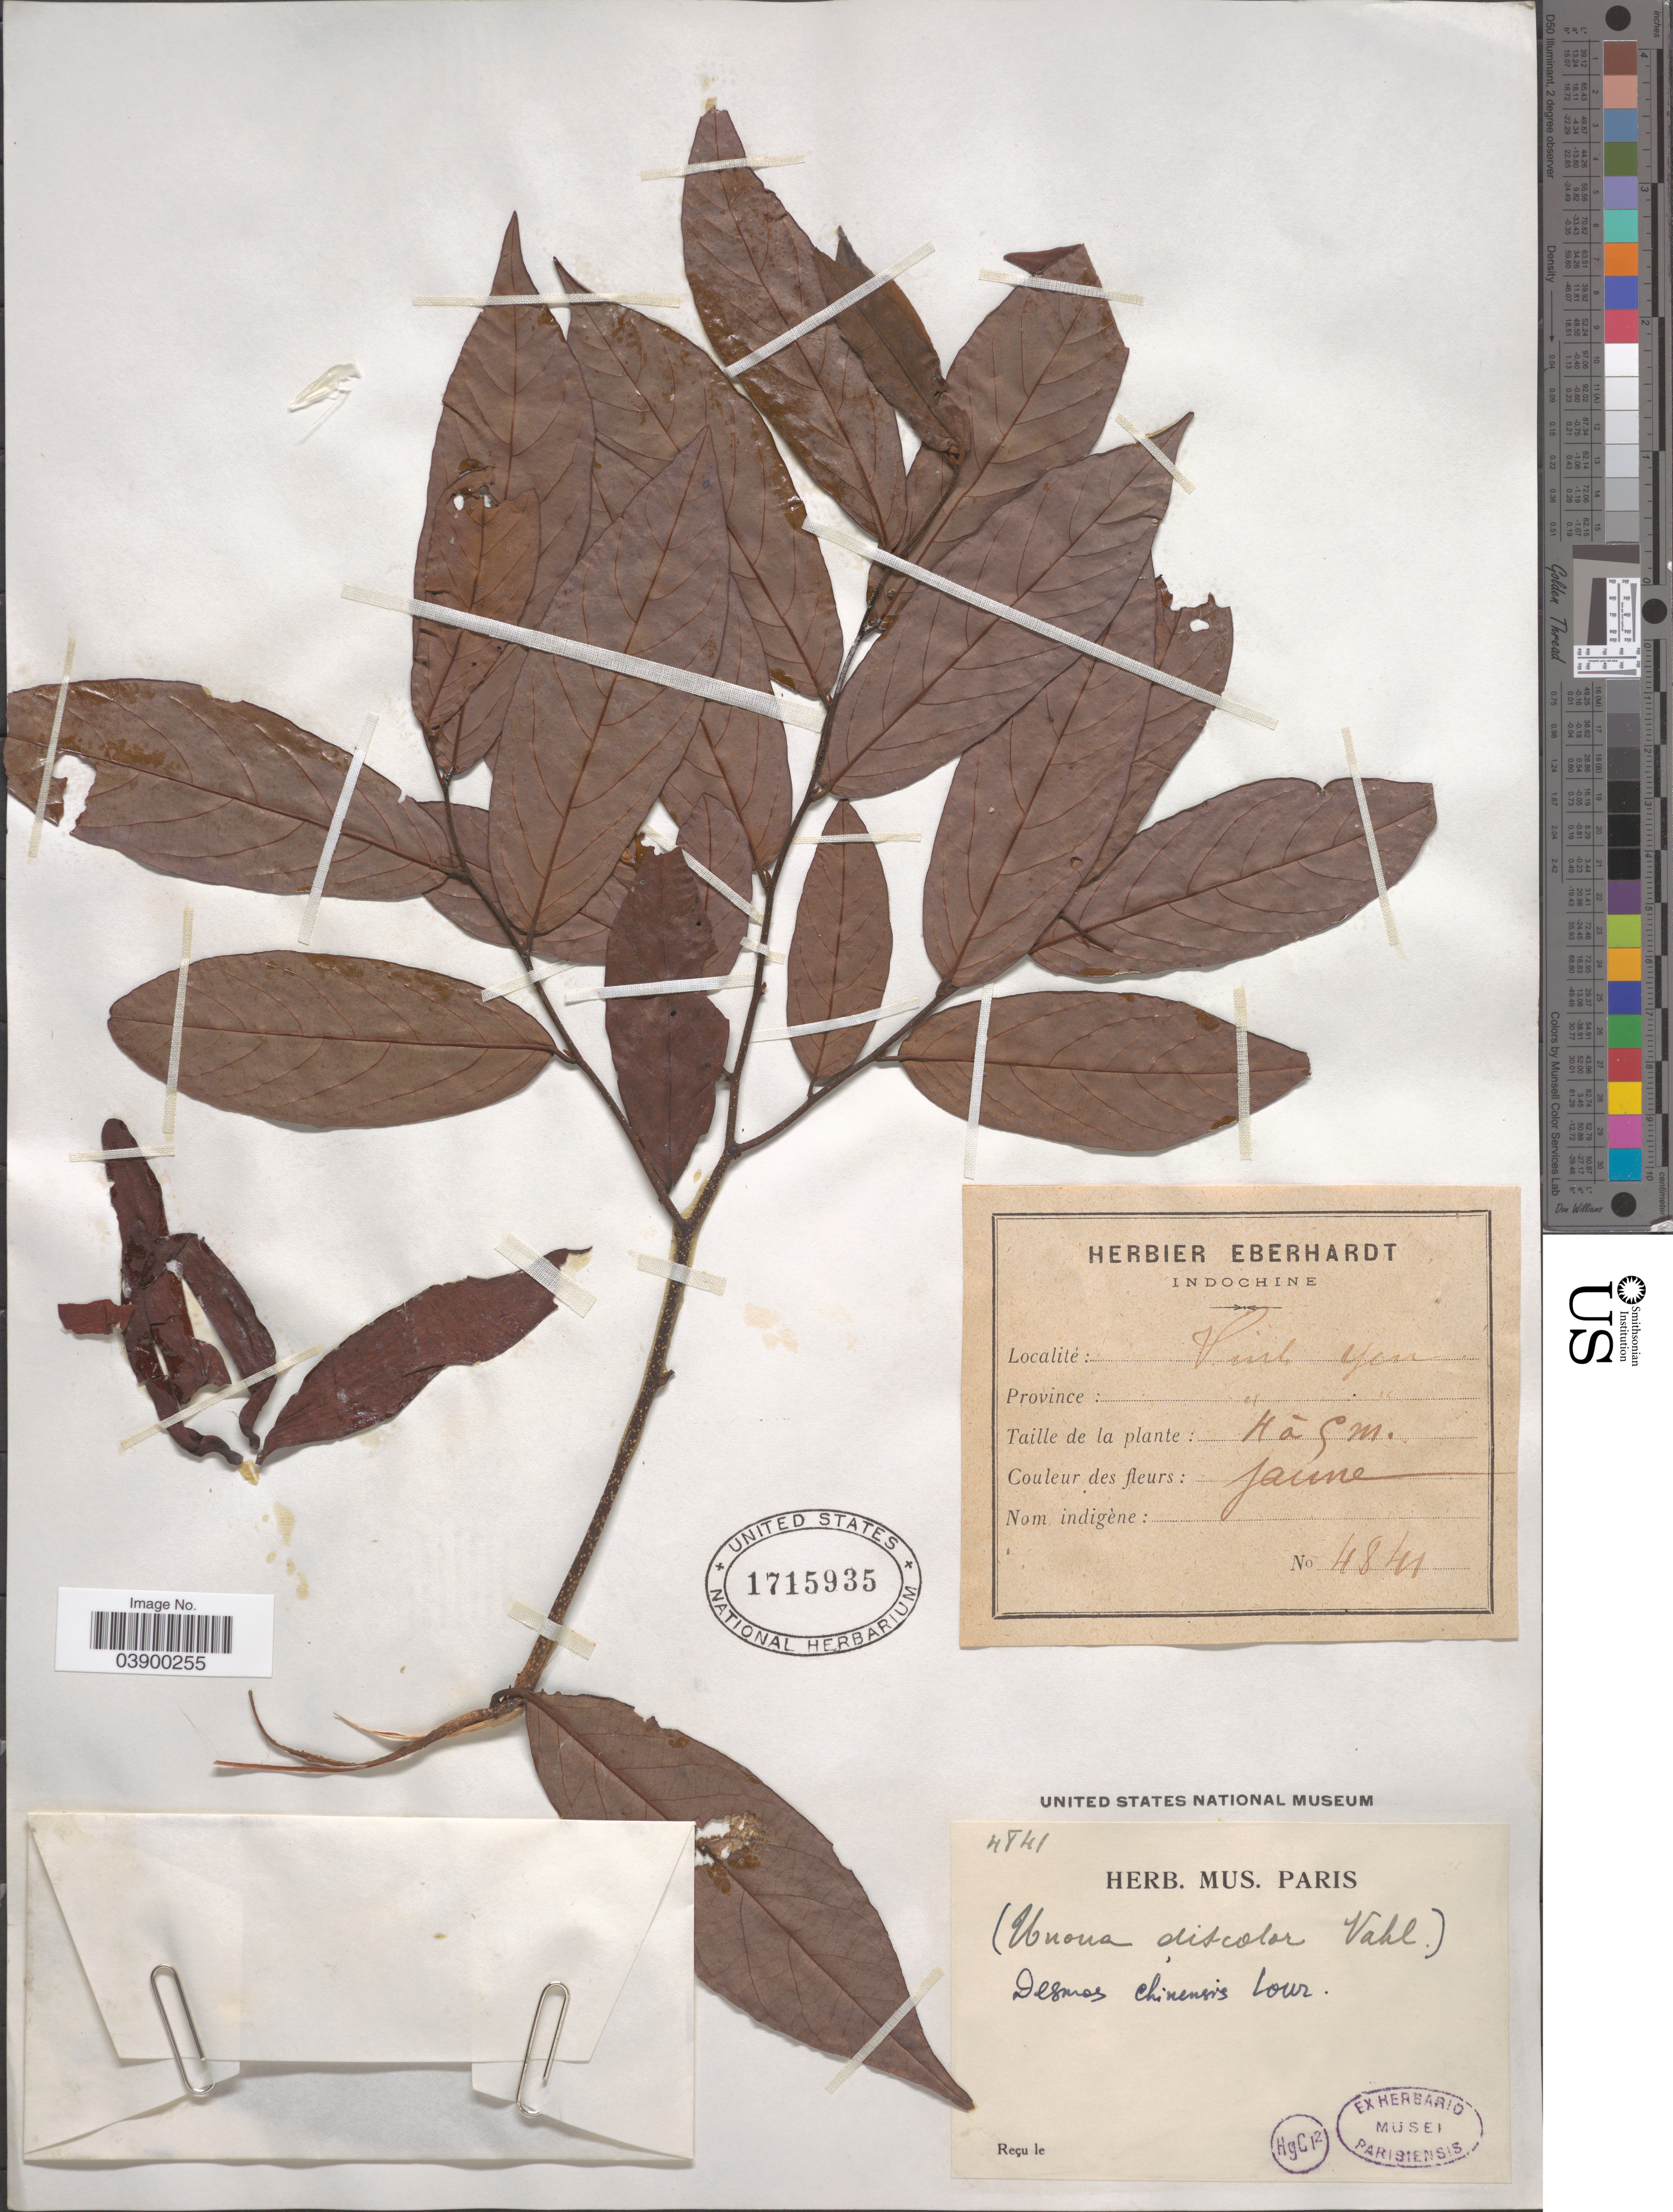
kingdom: Plantae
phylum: Tracheophyta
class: Magnoliopsida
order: Magnoliales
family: Annonaceae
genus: Desmos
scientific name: Desmos chinensis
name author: Lour.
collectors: ex herb. Eberhardt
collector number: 4841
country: Vietnam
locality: Vinh Yen. Province Vinh Yen.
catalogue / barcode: US 1715935